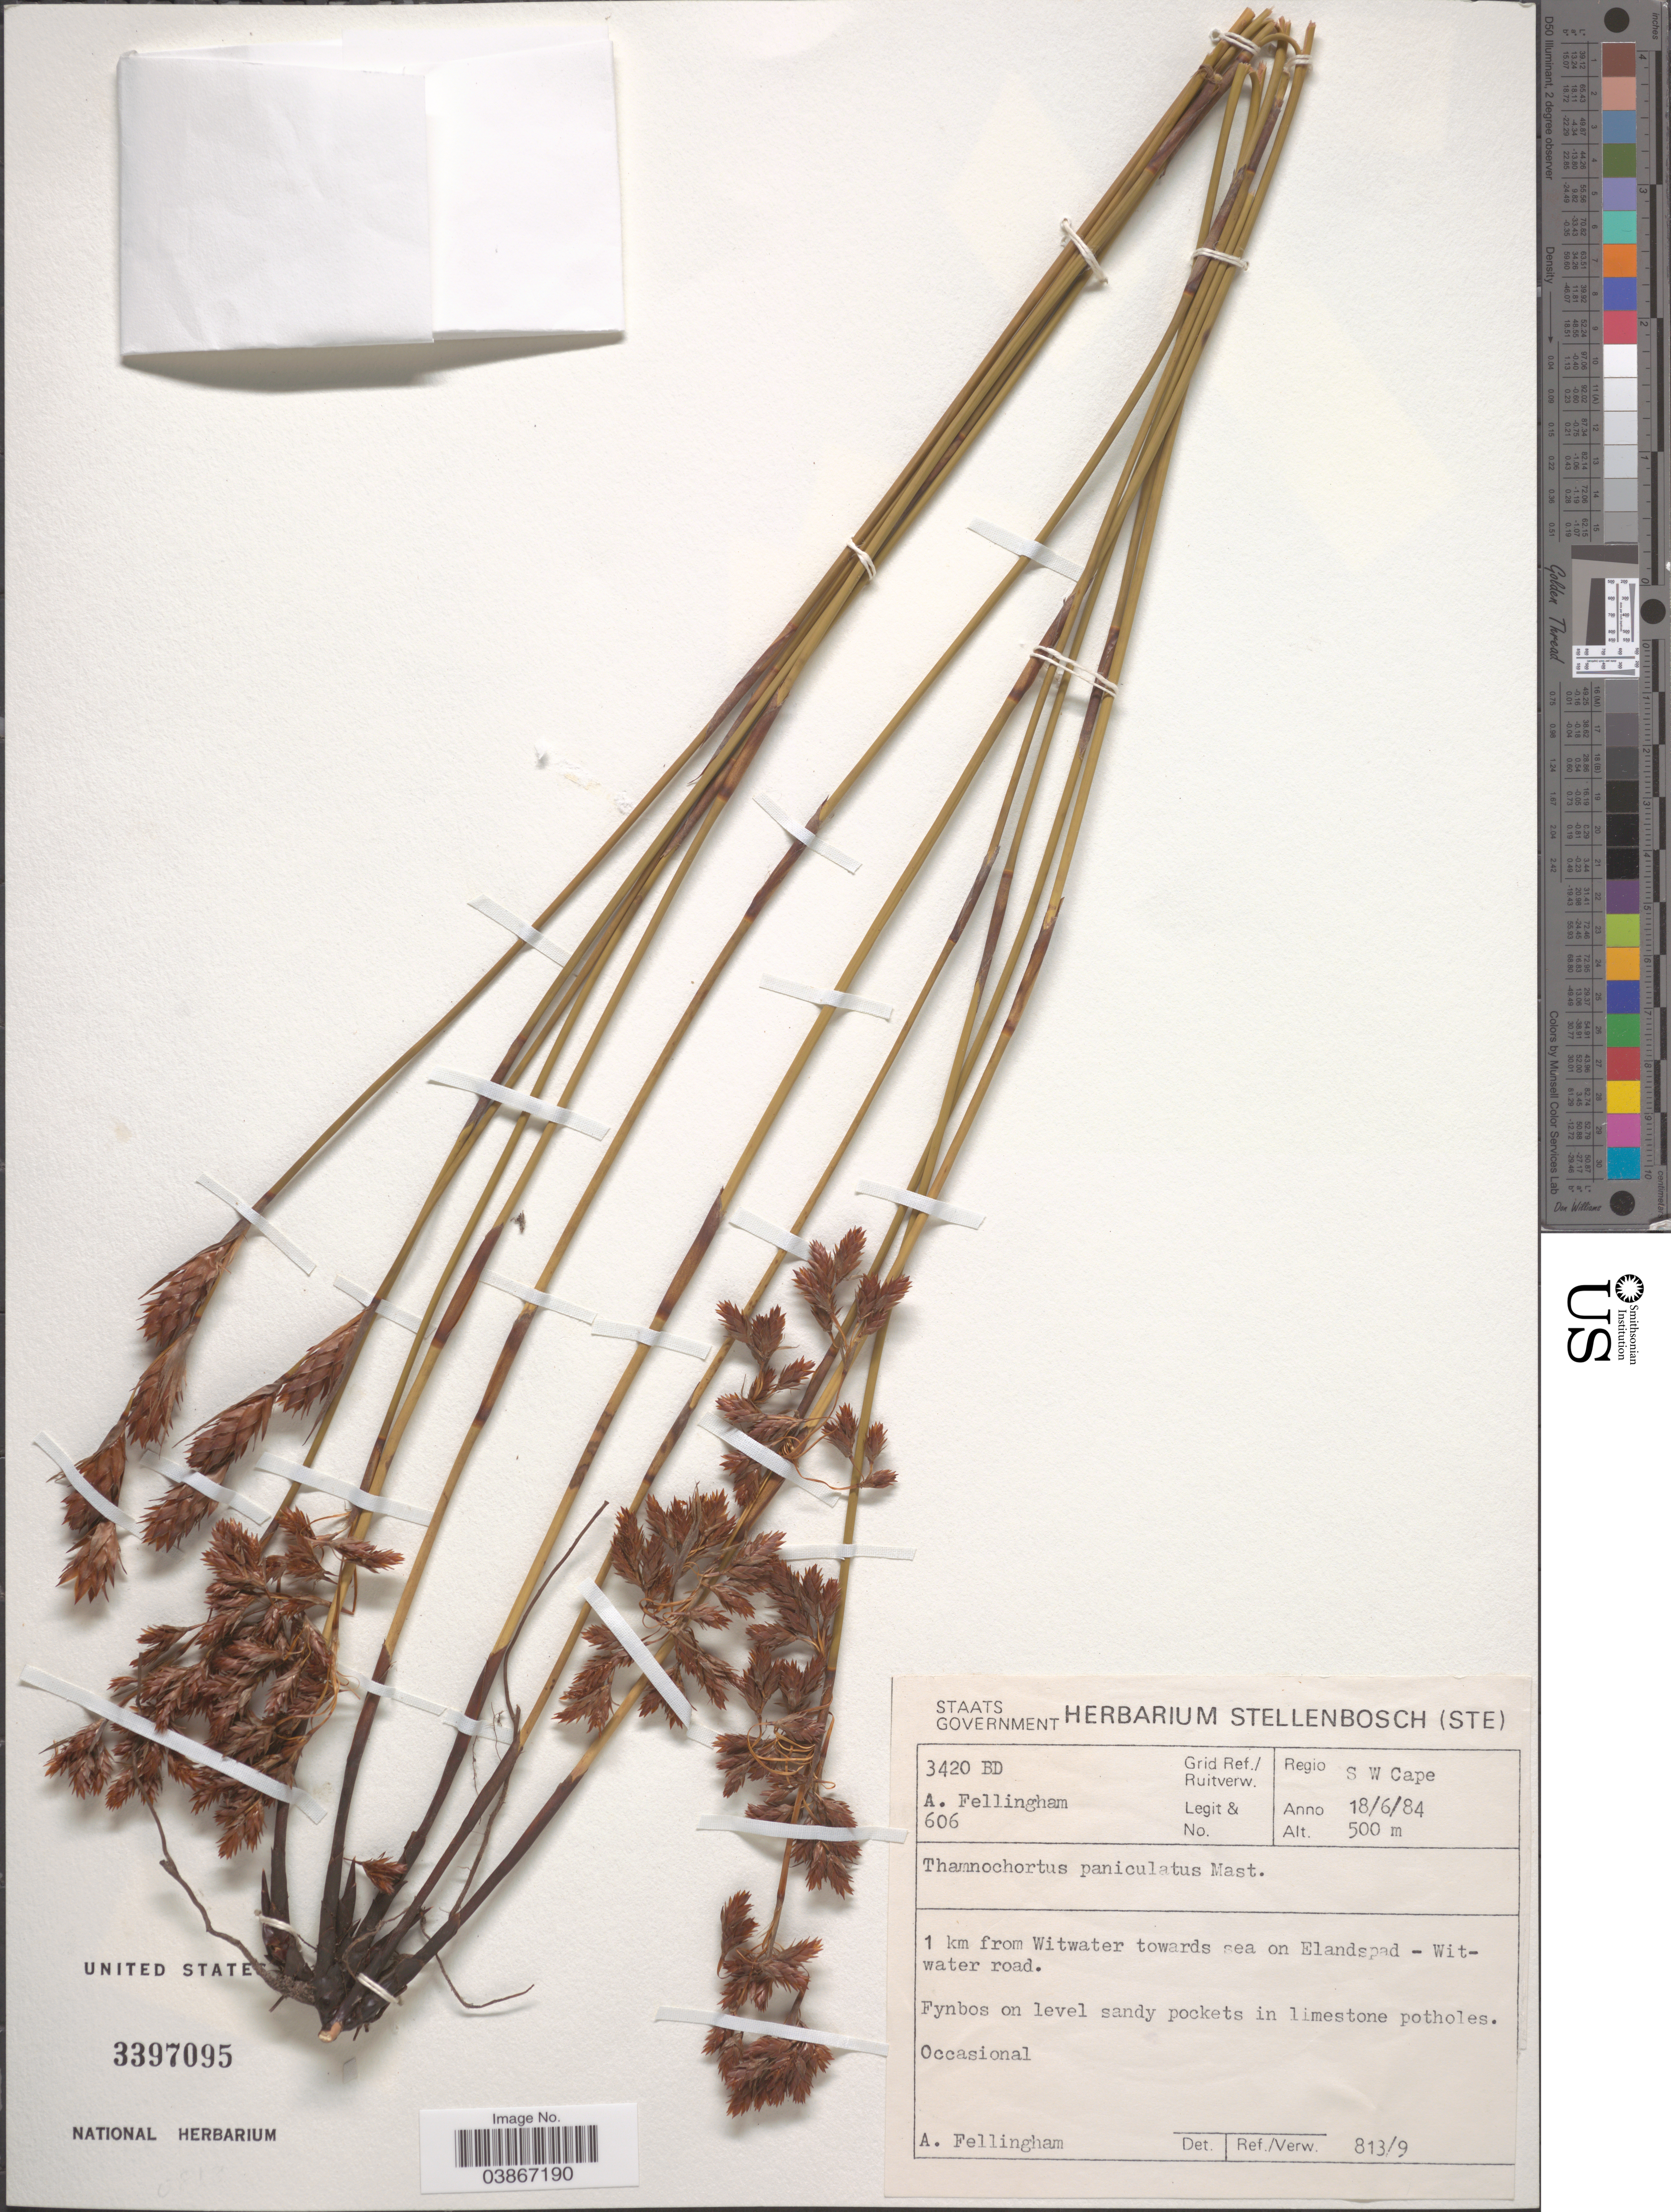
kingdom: Plantae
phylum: Tracheophyta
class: Liliopsida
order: Poales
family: Restionaceae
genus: Thamnochortus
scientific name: Thamnochortus paniculatus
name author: Mast.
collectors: A. Fellingham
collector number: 606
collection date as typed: Transcribed d/m/y: 18/6/84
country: South Africa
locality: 3420 BD Grid Ref./Ruitverw. Regio S W Cape. 1 km from Witwater towards sea on Elandspad - Wit - water road.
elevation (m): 500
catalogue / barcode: US 3397095